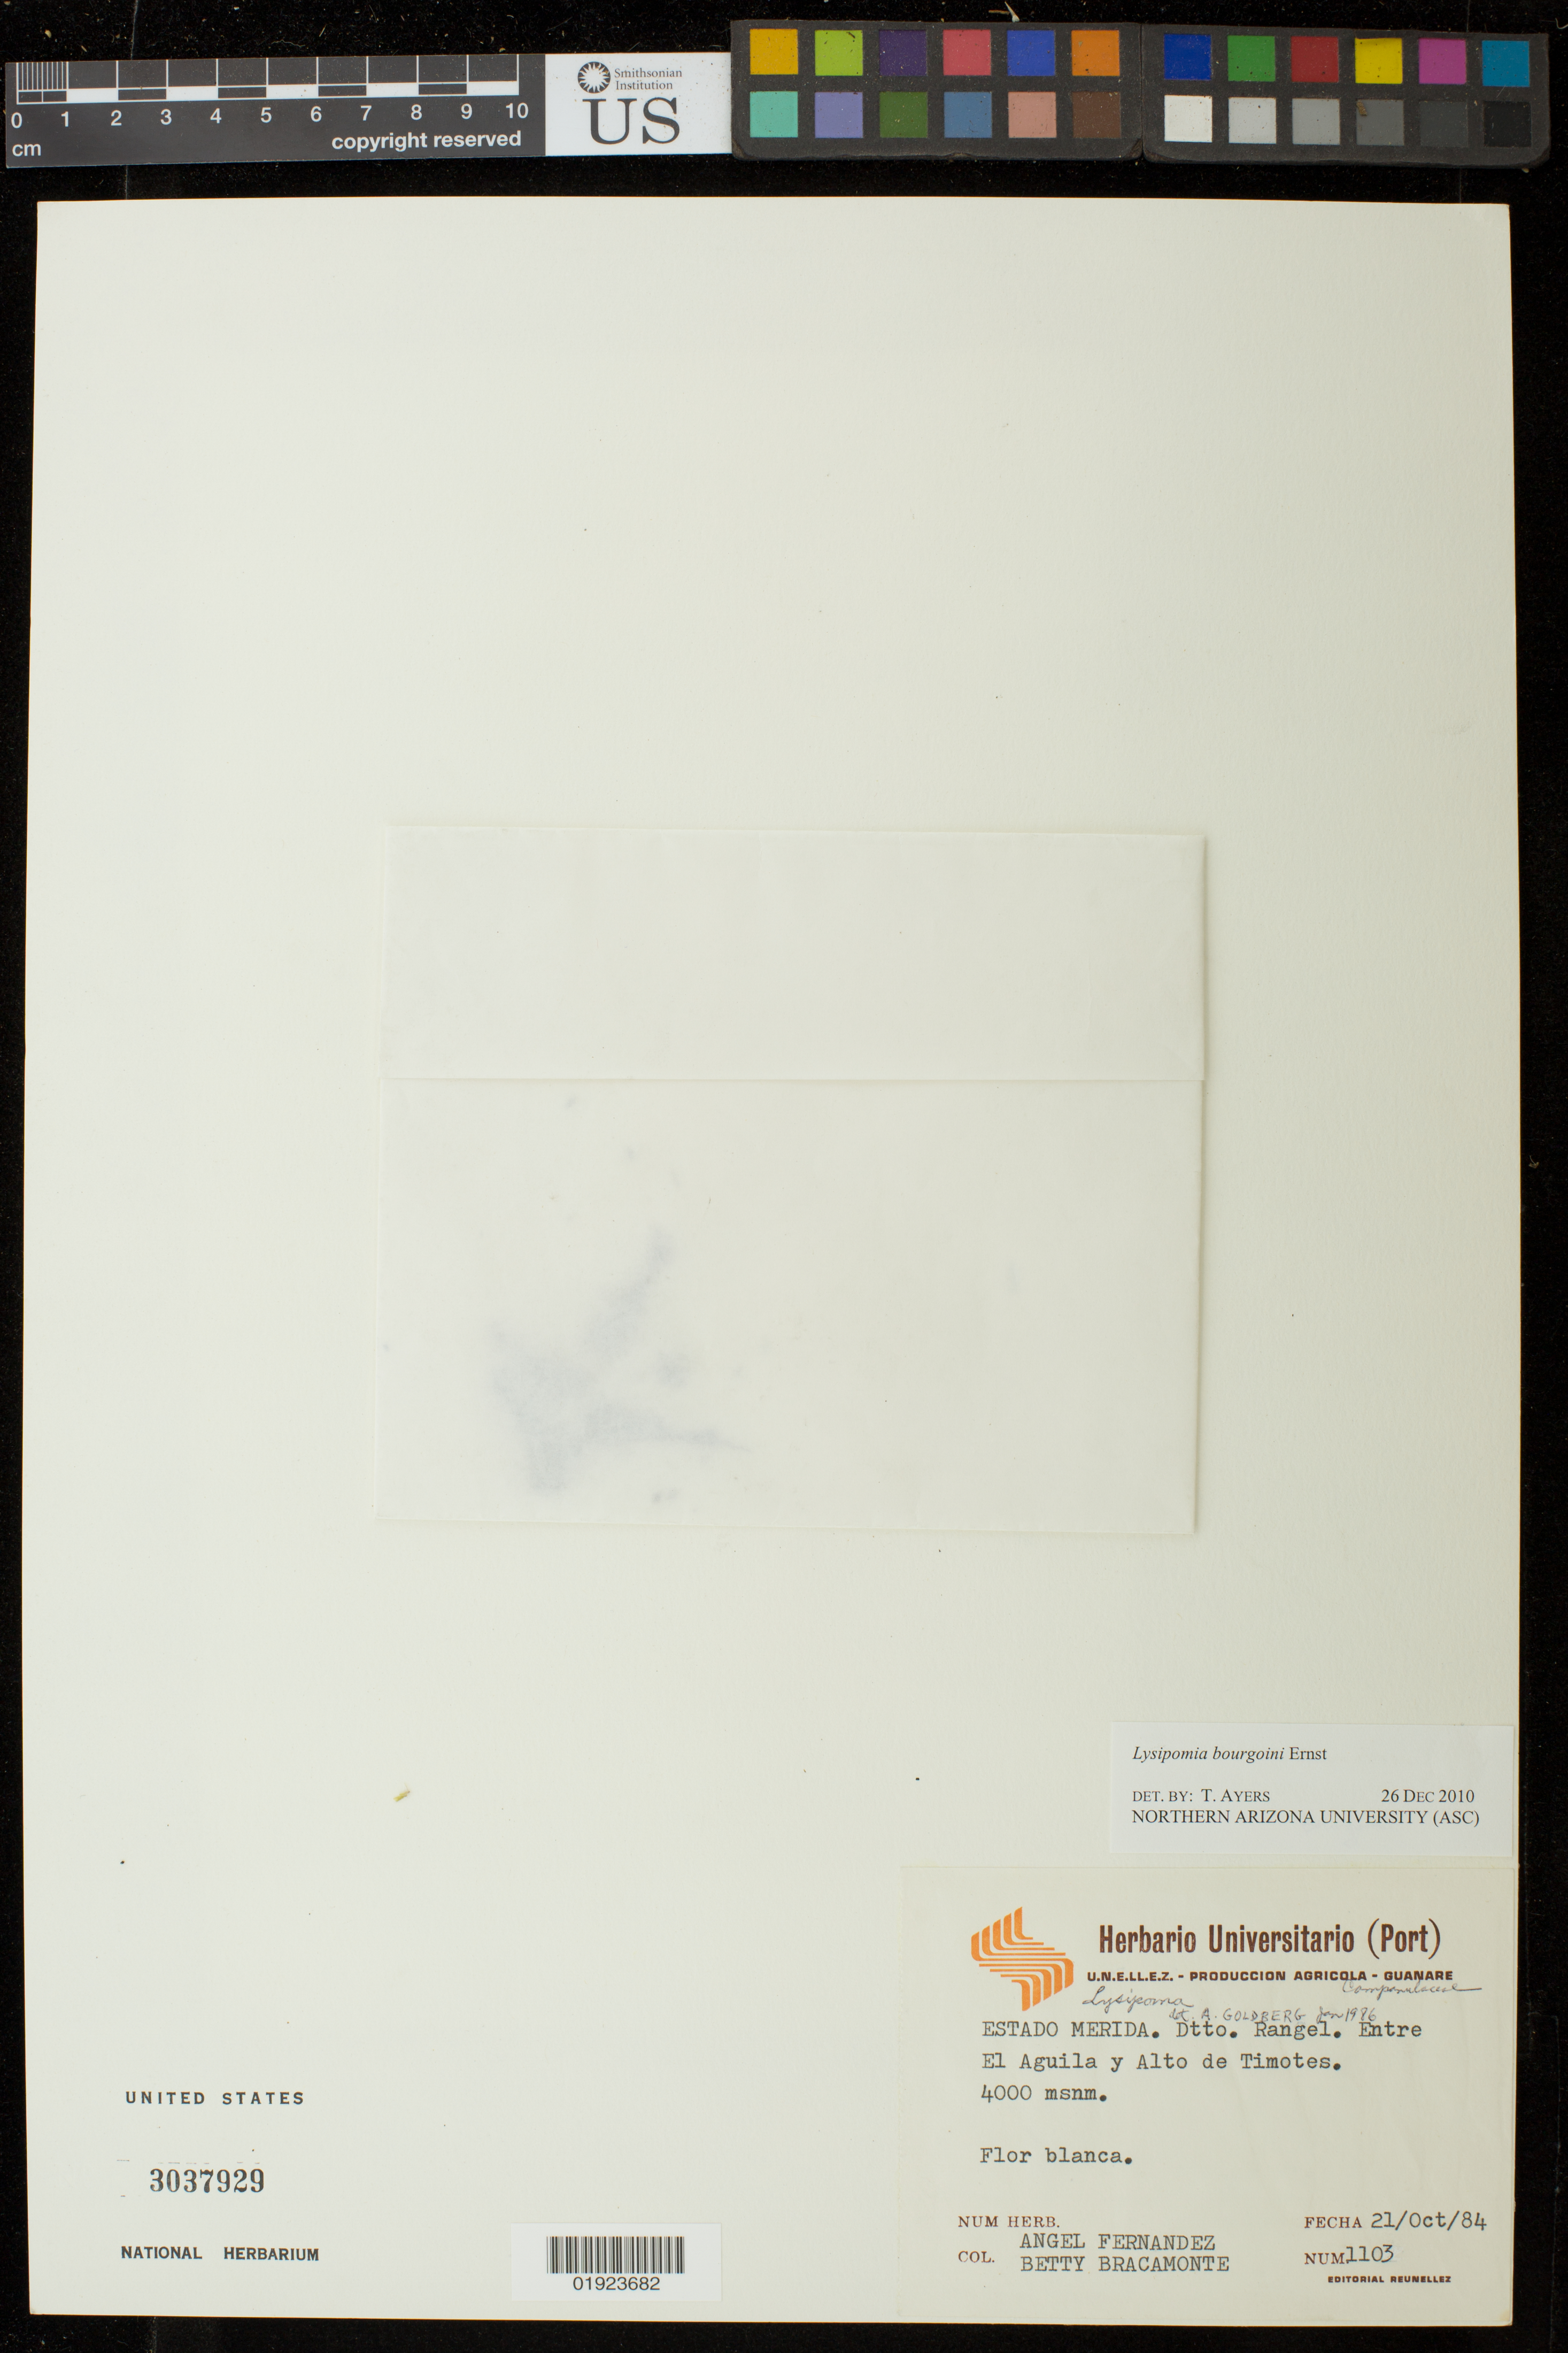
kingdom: Plantae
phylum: Tracheophyta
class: Magnoliopsida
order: Asterales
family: Campanulaceae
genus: Lysipomia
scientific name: Lysipomia bourgoinii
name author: Ernst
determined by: Ayers, T.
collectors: Á. Fernández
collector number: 1103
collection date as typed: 21/Oct/84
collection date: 1984-10-21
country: Venezuela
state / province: Mérida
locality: Dtt. Rangel. Entre El Aguila y Alto de Timotes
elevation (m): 4000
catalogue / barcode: US 3037929